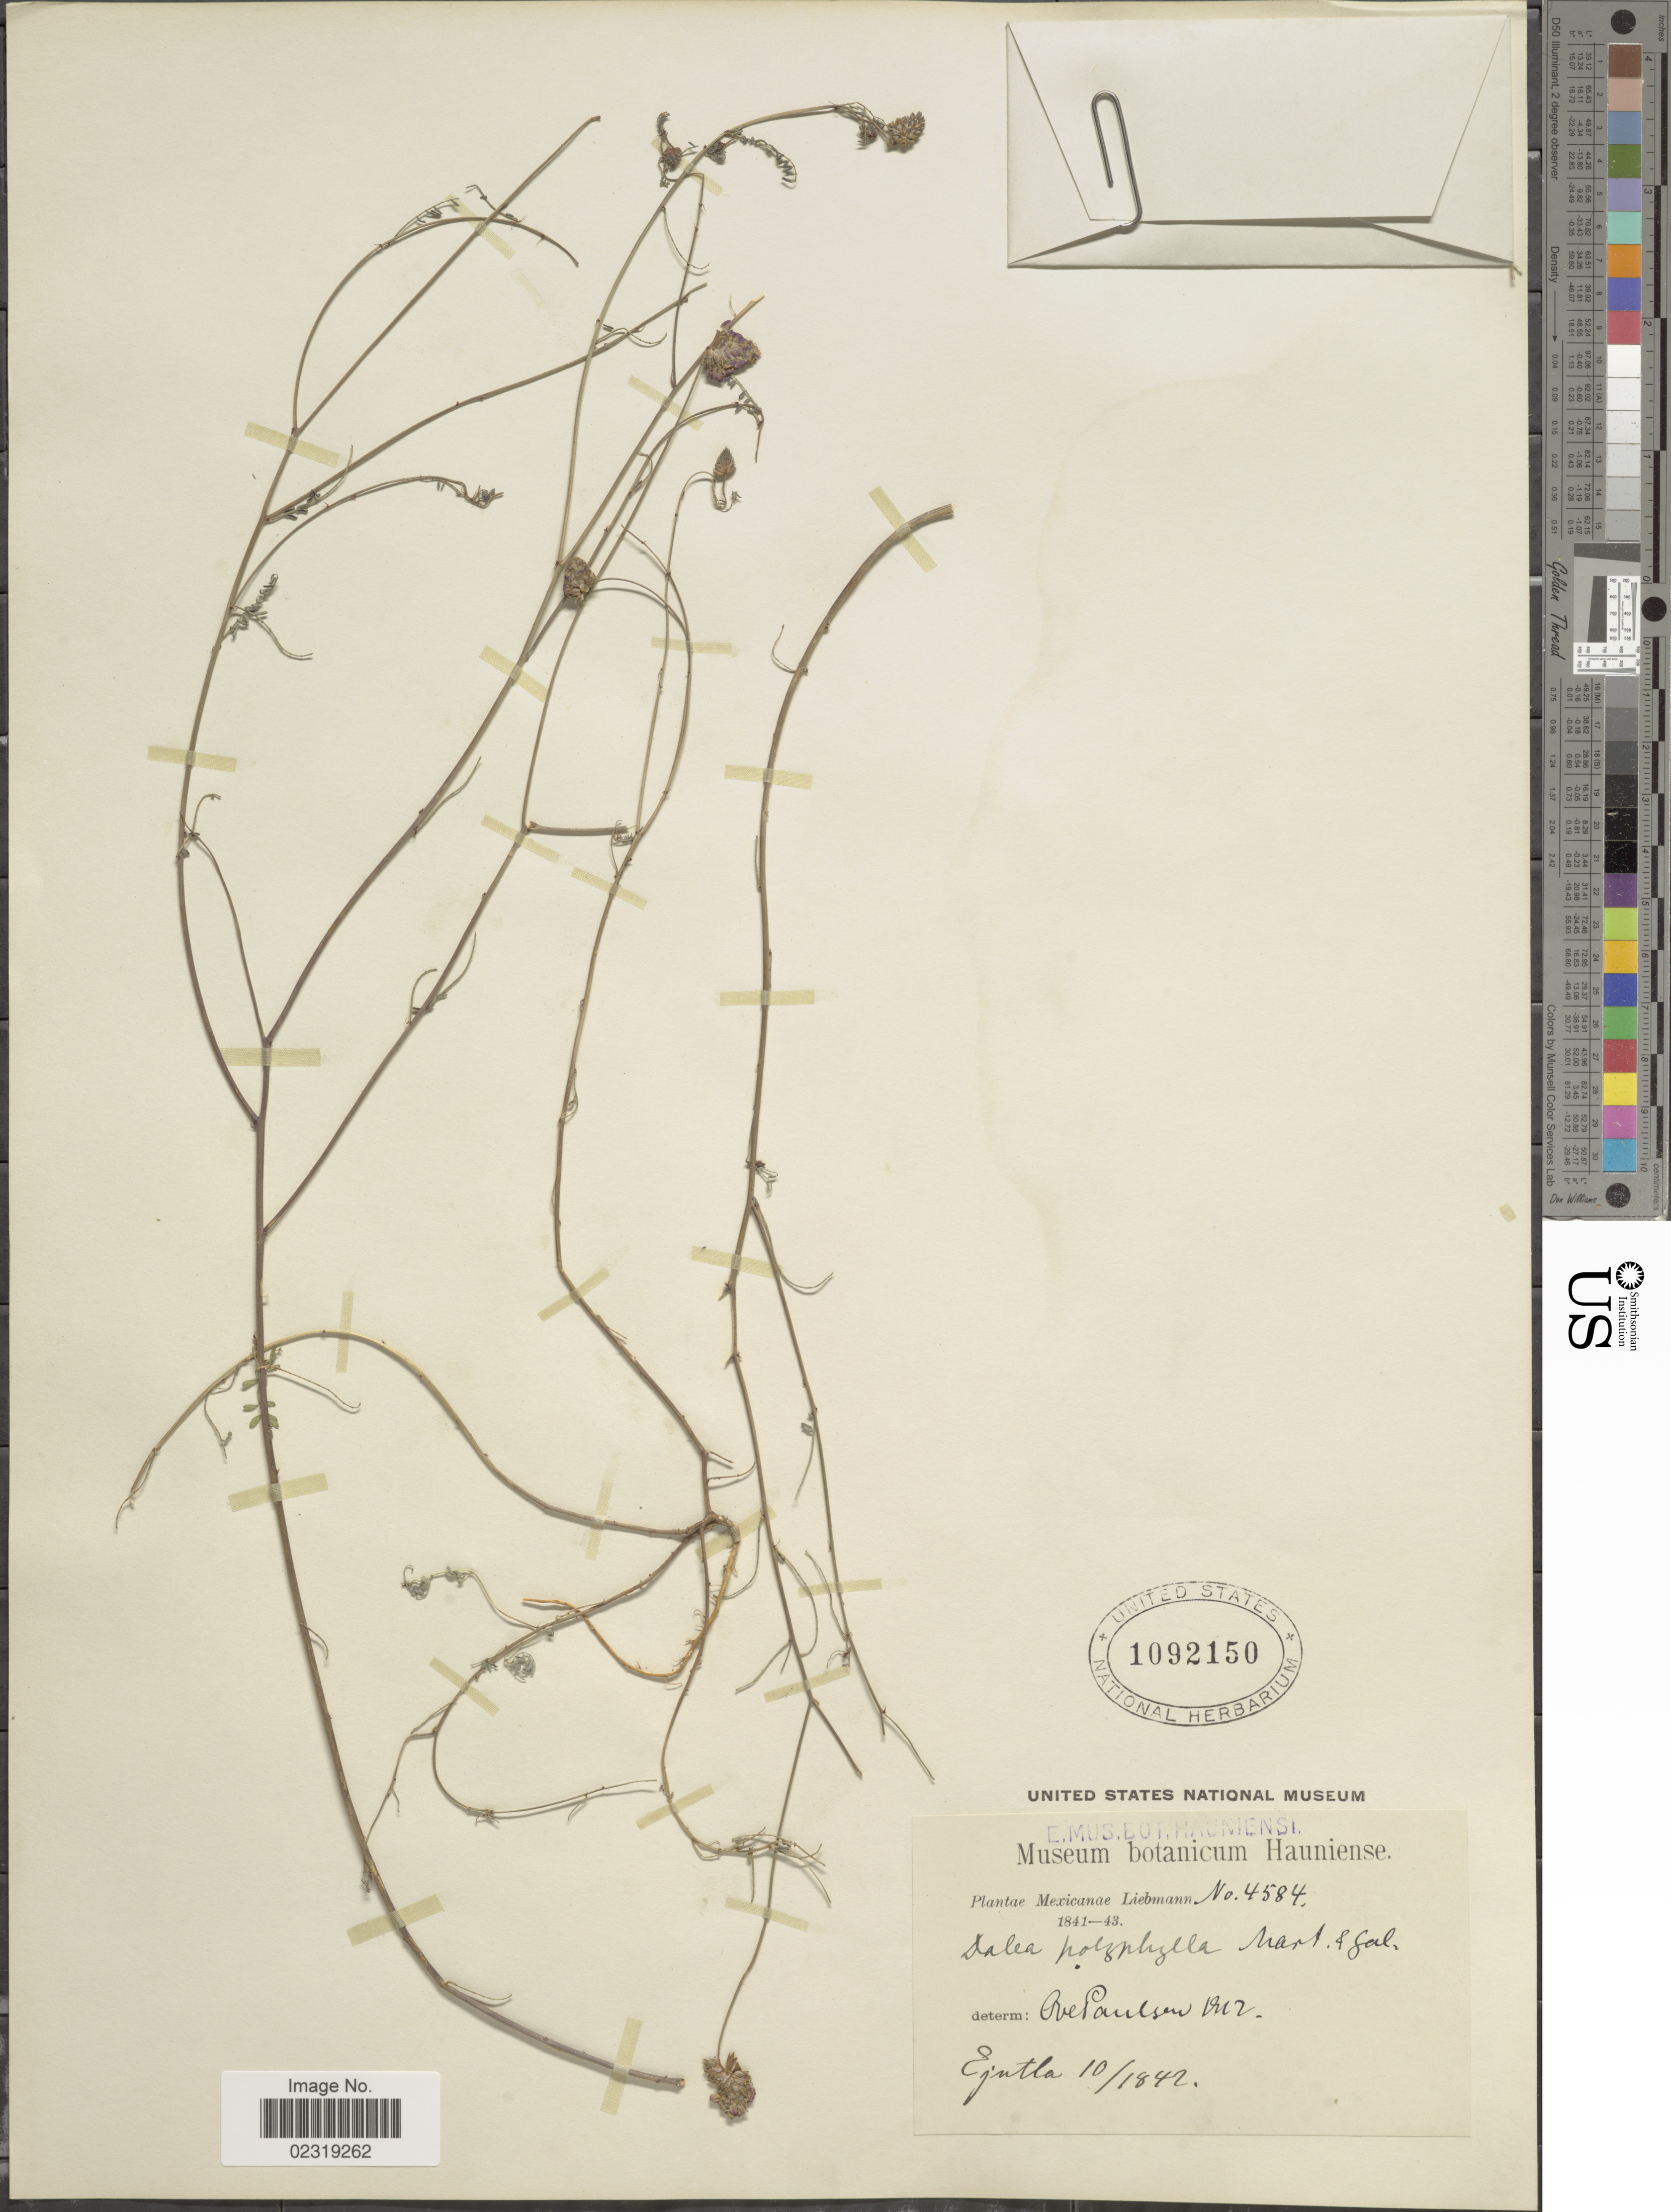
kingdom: Plantae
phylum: Tracheophyta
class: Magnoliopsida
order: Fabales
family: Fabaceae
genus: Dalea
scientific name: Dalea foliolosa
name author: (Aiton) Barneby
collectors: Liebmann, --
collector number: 4584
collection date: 1842-10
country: Mexico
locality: Ejutla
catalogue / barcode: US 1092150